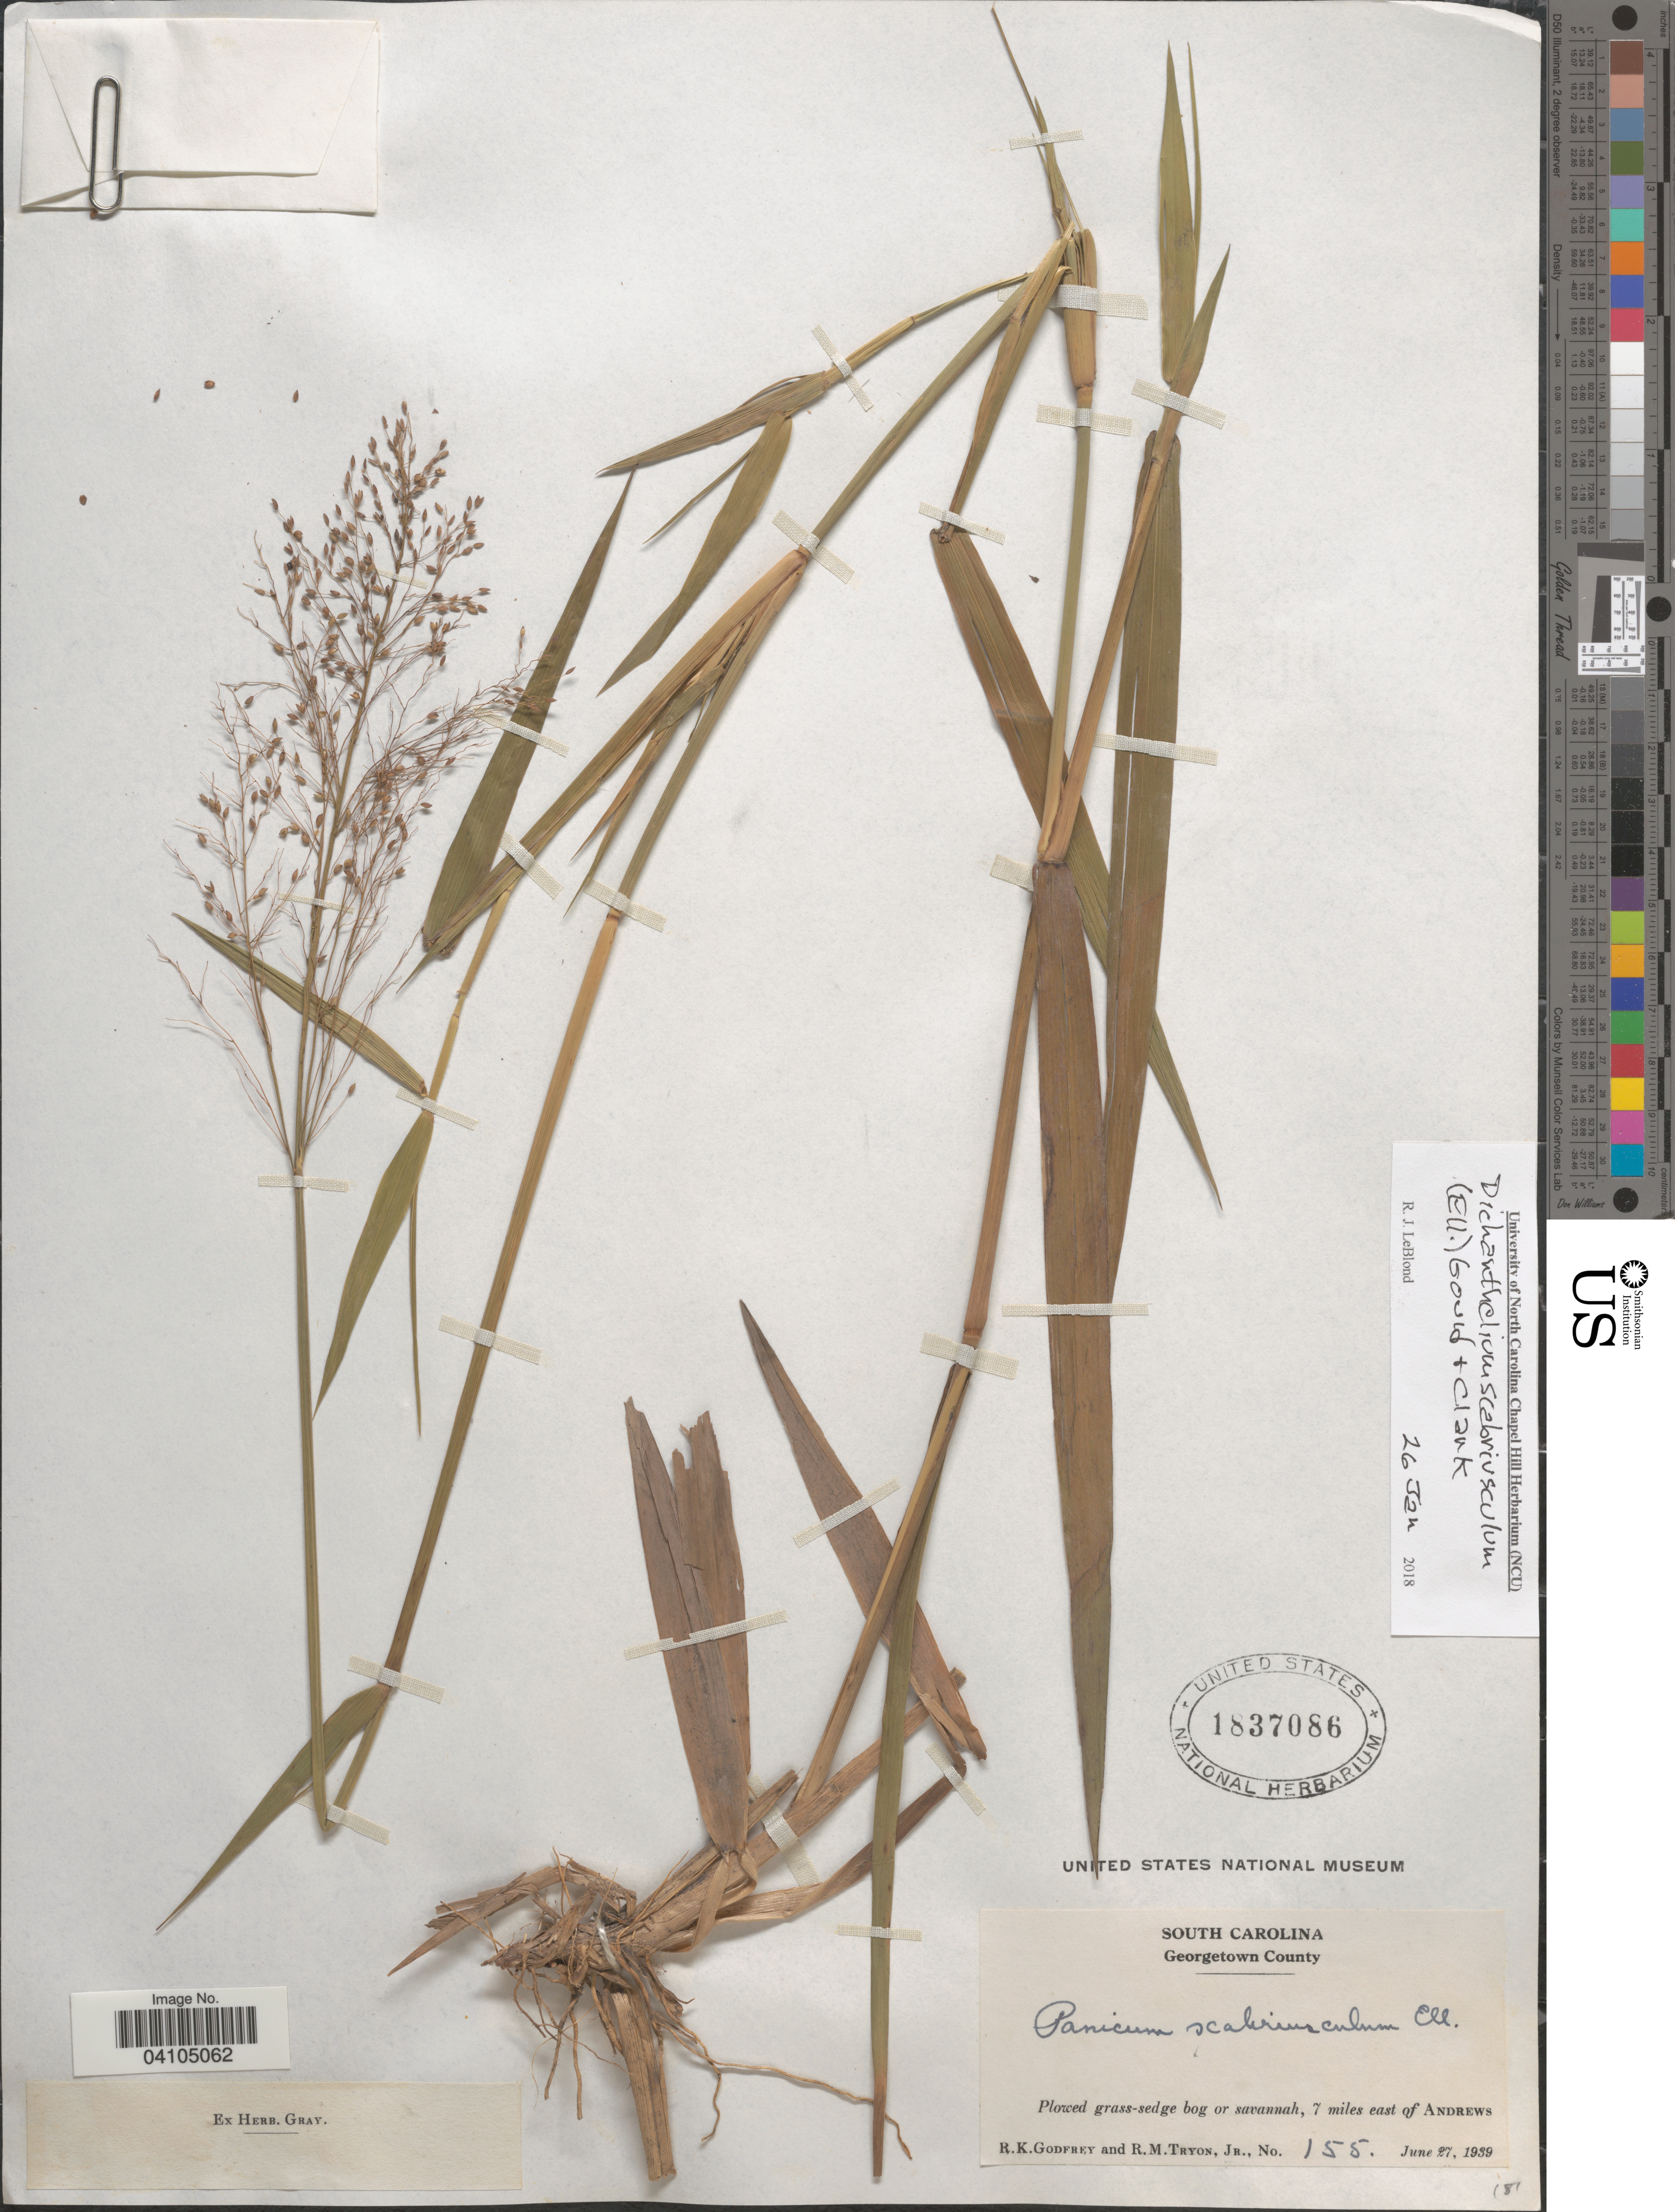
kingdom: Plantae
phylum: Tracheophyta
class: Liliopsida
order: Poales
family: Poaceae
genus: Dichanthelium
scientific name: Dichanthelium scabriusculum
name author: (Elliott) Gould & C.A. Clark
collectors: R. K. Godfrey & R. Tryon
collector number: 155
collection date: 1939-06-27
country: United States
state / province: South Carolina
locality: Georgetown County. 7 miles east of Andrews.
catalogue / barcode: US 1837086